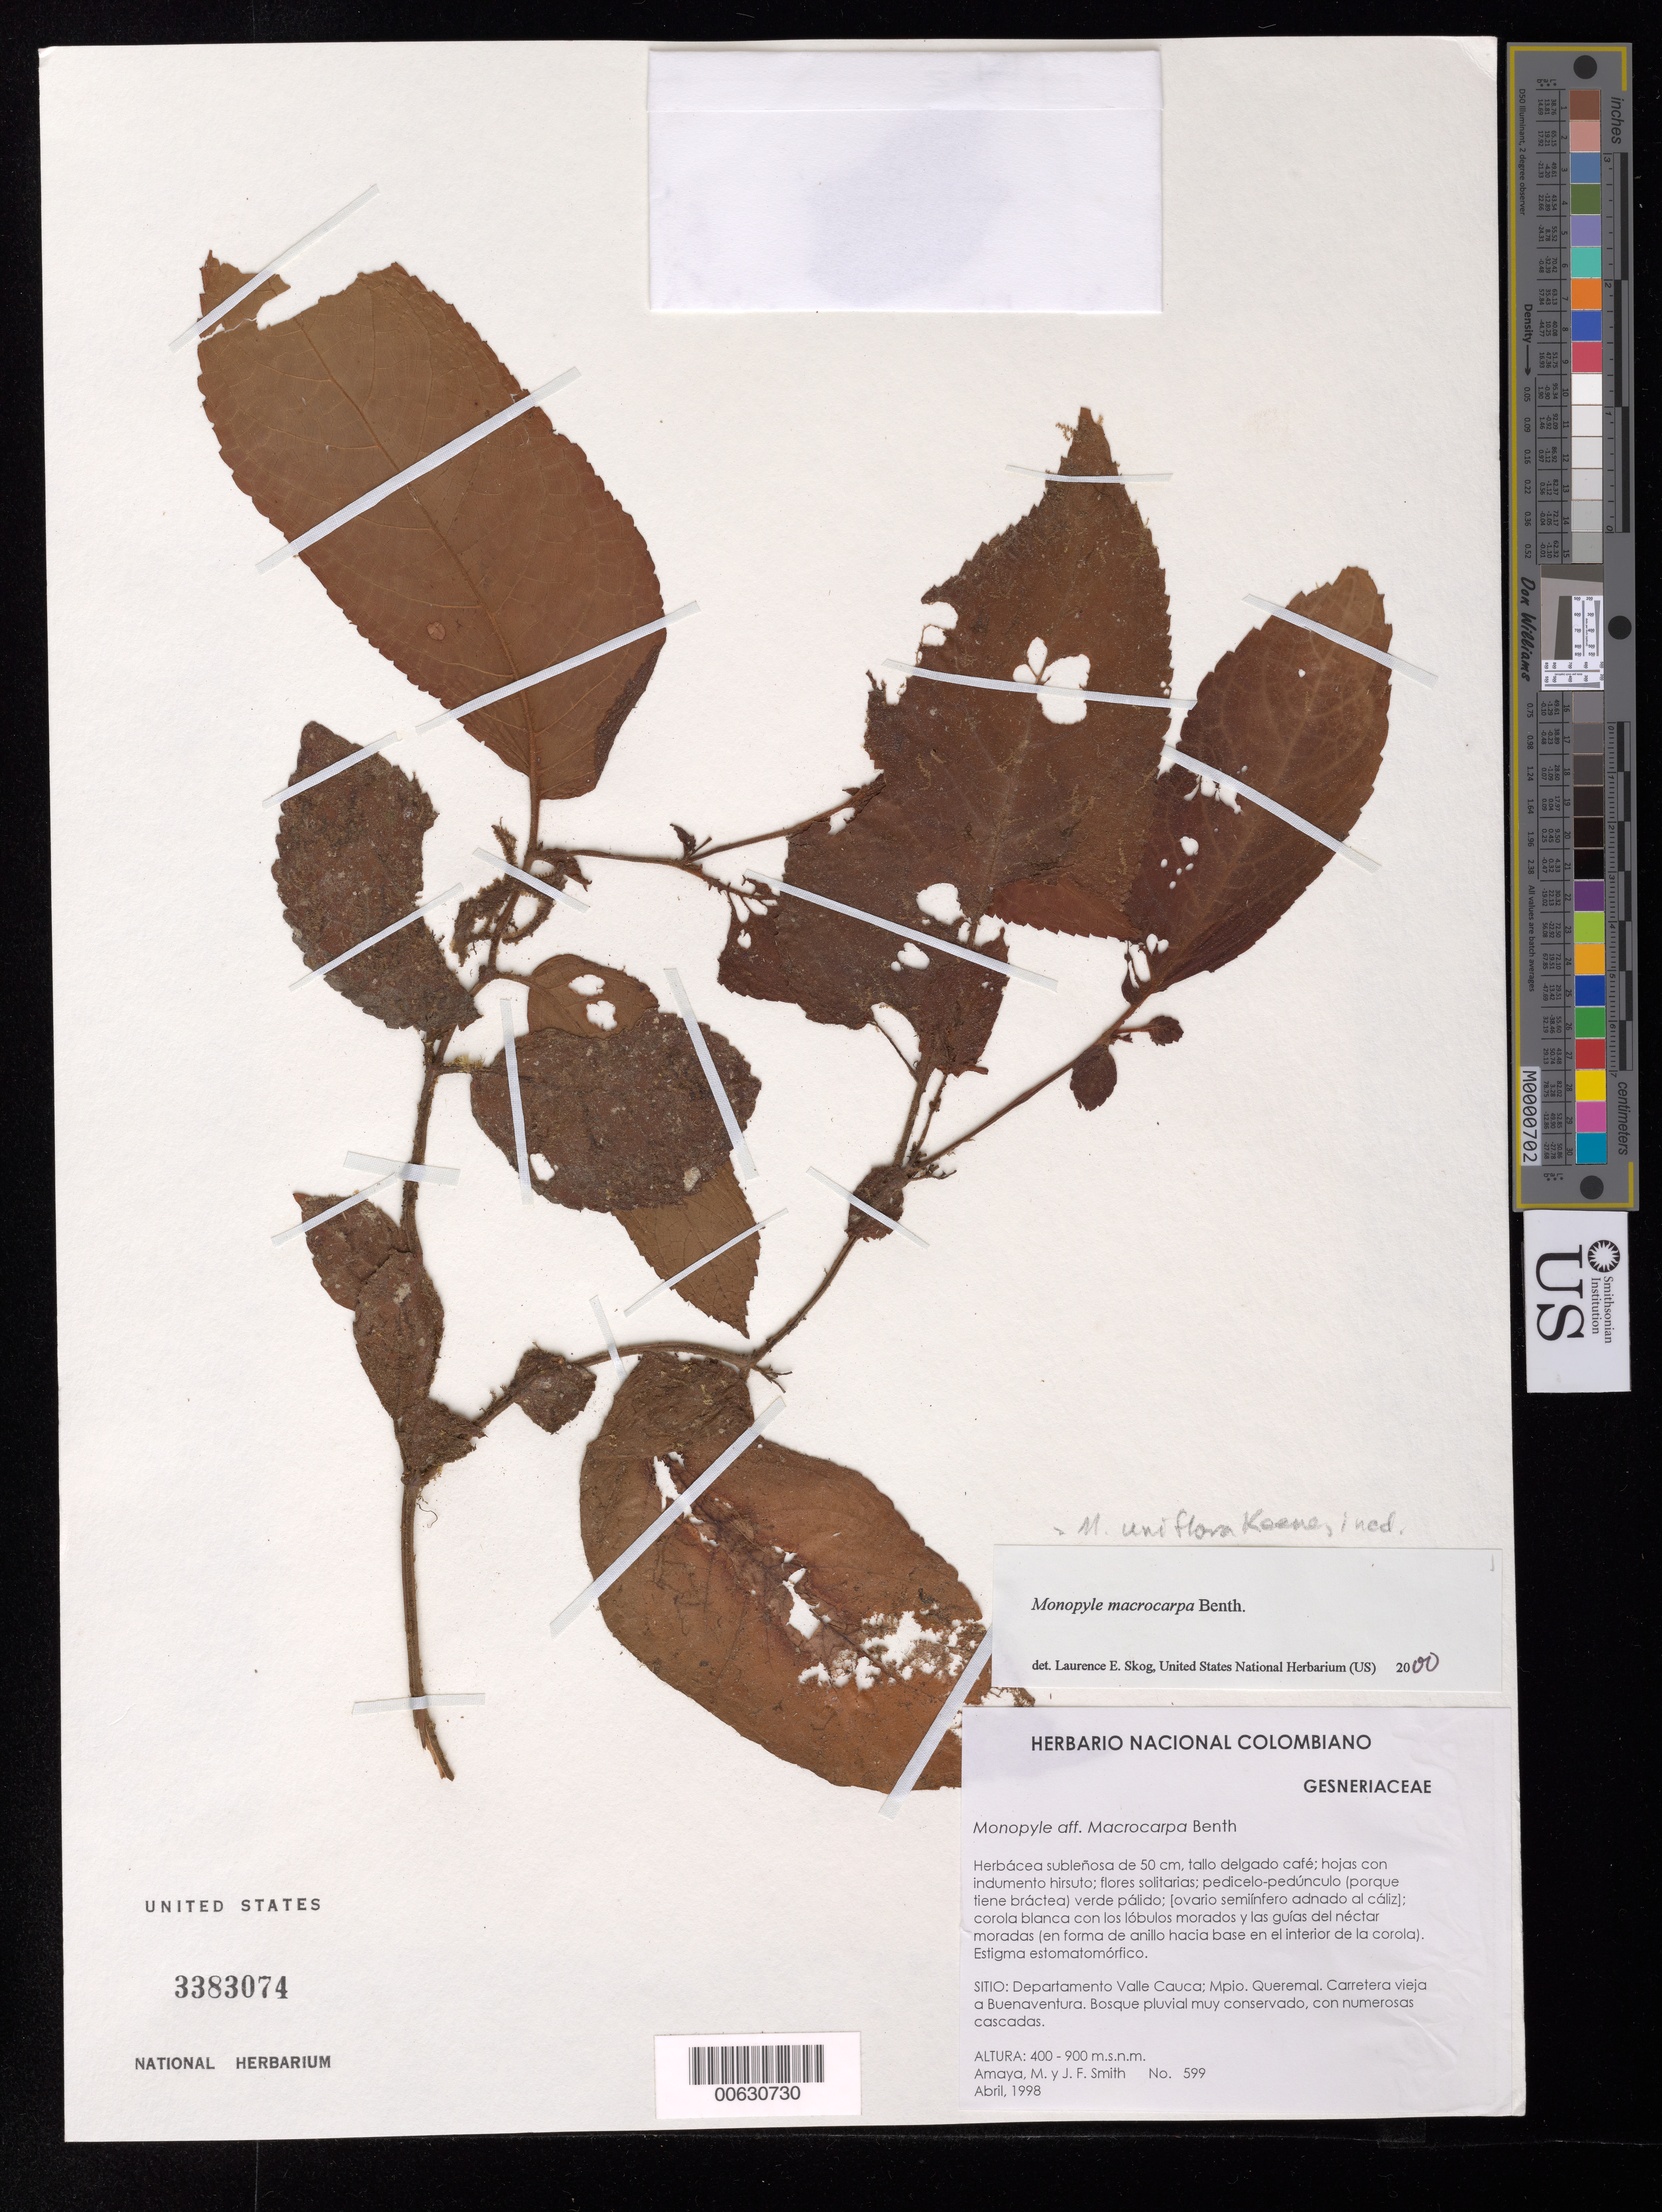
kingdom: Plantae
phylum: Tracheophyta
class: Magnoliopsida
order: Lamiales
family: Gesneriaceae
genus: Monopyle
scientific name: Monopyle macrocarpa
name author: Benth.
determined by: Skog, Laurence E.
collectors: M. Amaya & J. F. Smith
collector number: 599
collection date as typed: Apr 1998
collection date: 1998-04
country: Colombia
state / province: Valle del Cauca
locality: Mpio. Queremal. Carretera vieja a Buenaventura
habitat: Bosque pluvial muy conservado, con numerosas cascadas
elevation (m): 400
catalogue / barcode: US 3383074